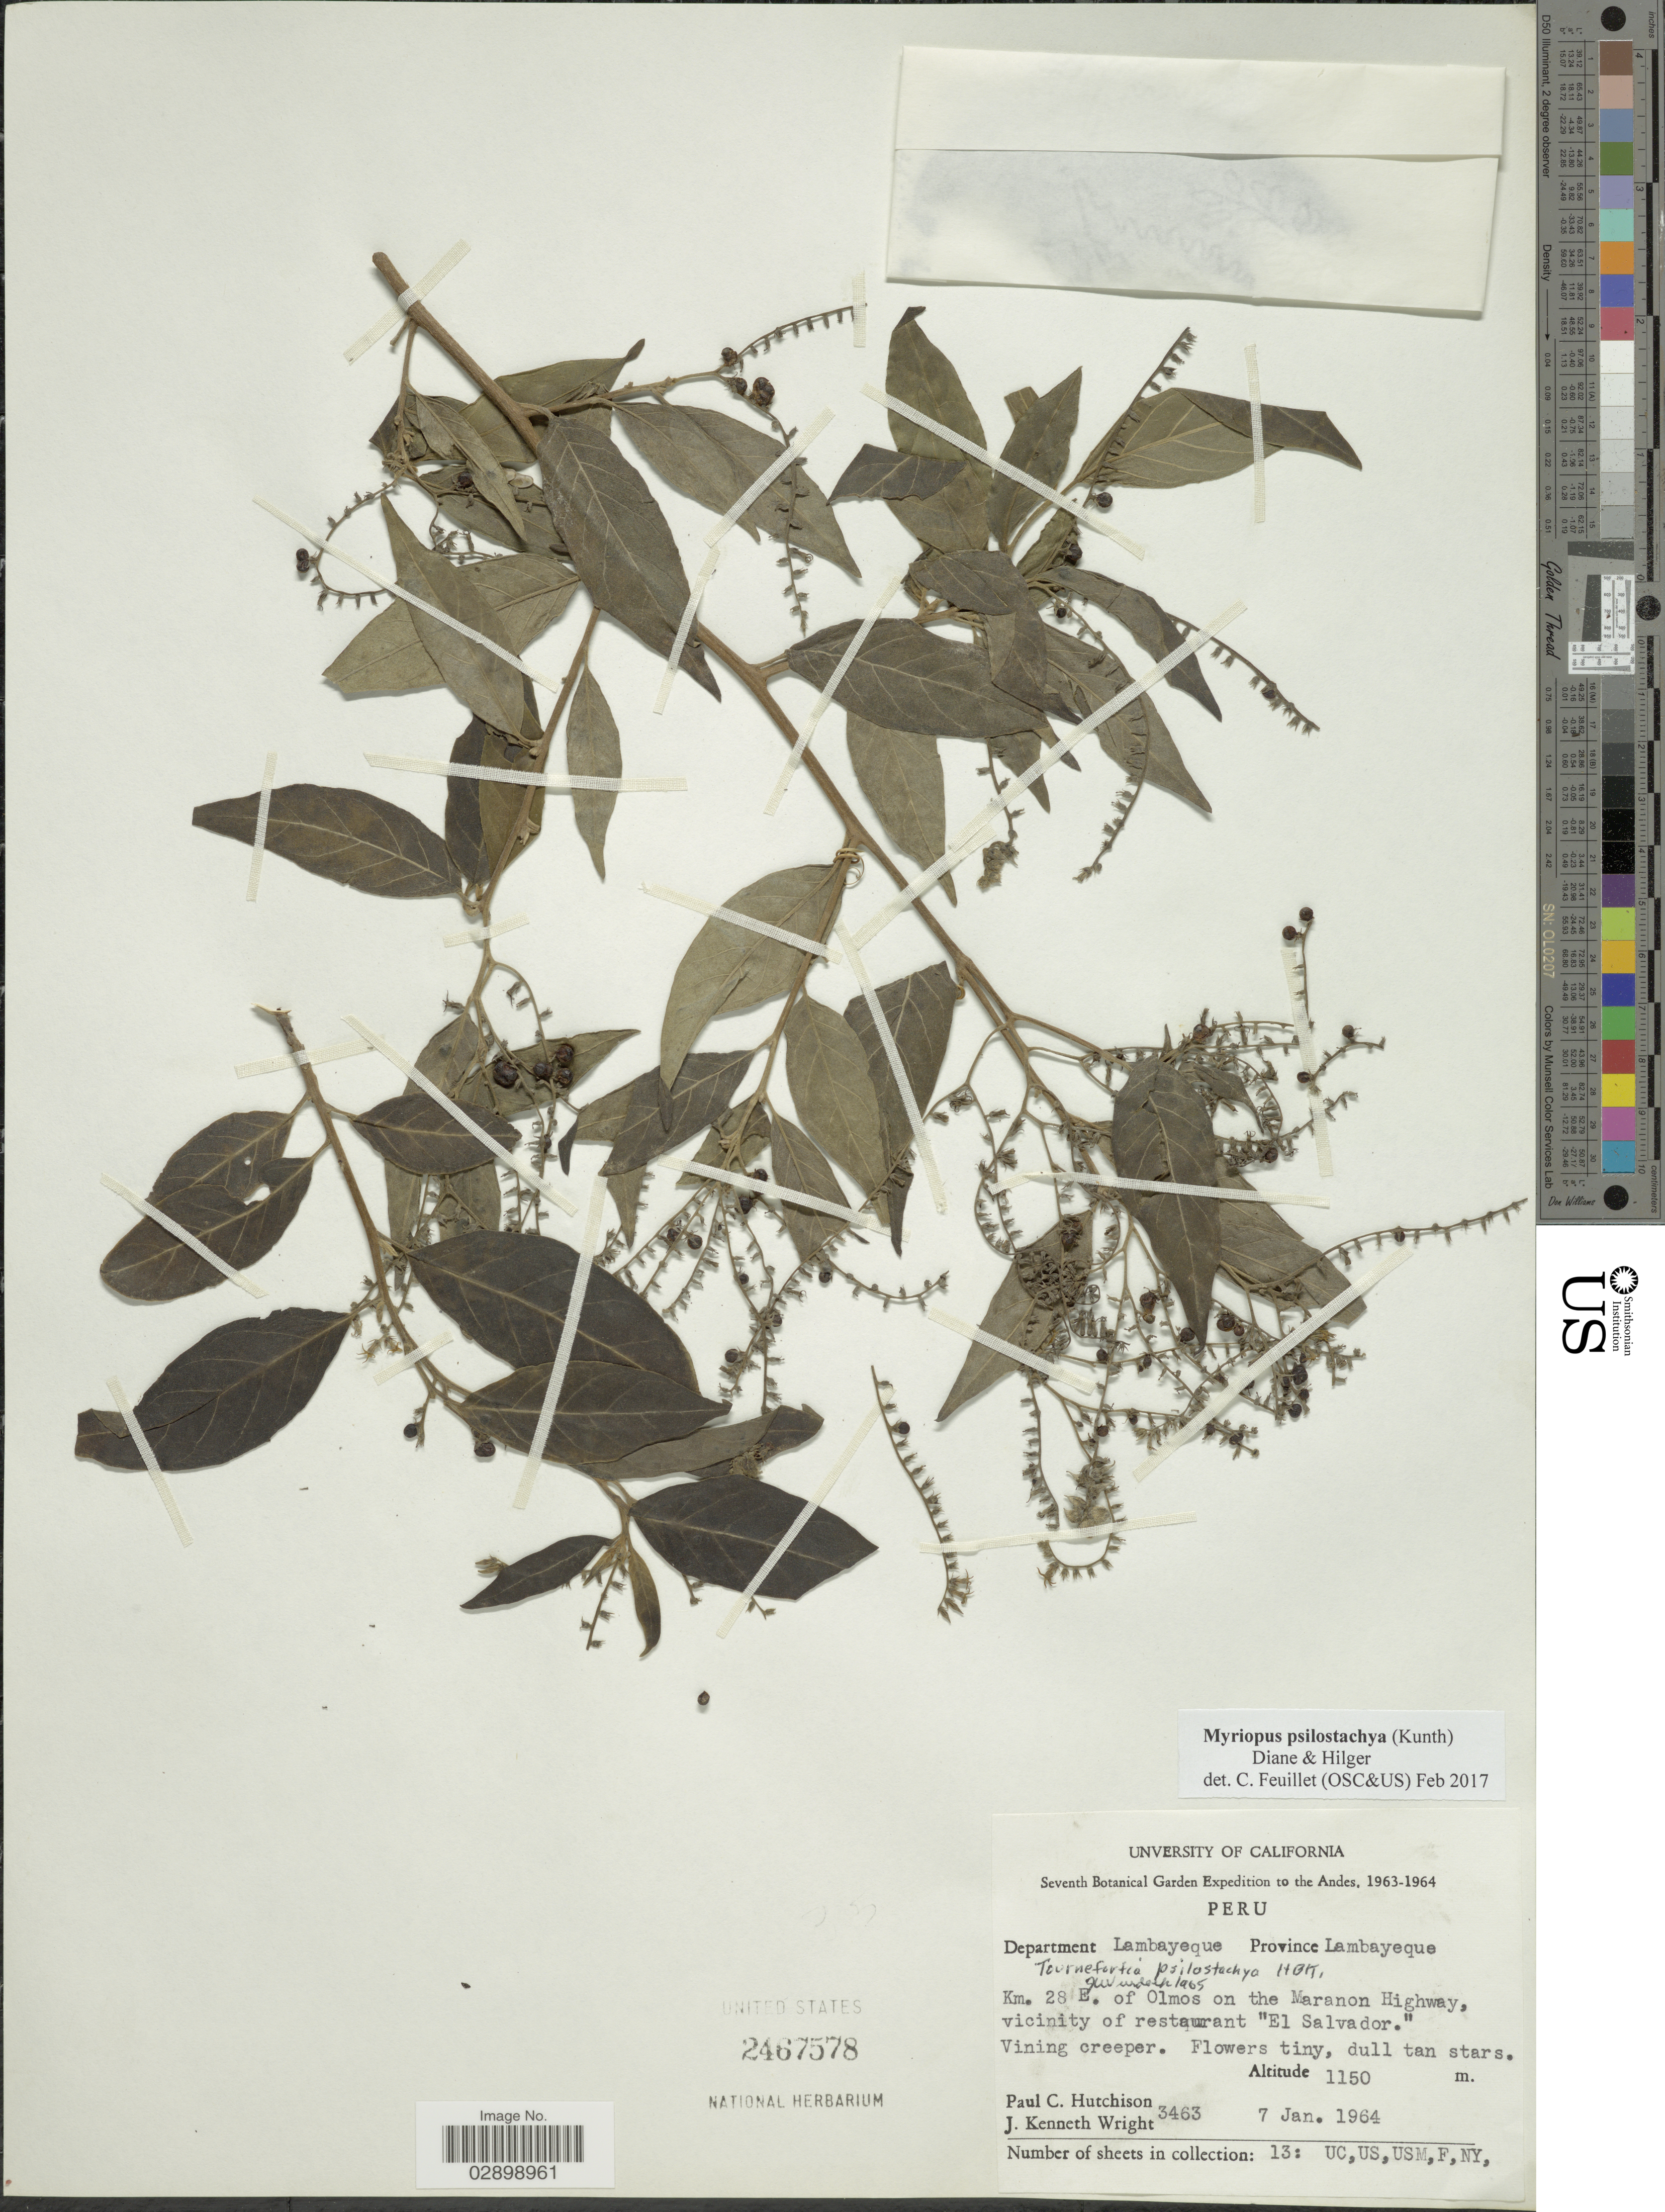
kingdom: Plantae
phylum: Tracheophyta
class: Magnoliopsida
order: Boraginales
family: Heliotropiaceae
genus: Myriopus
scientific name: Myriopus psilostachya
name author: (Kunth) Diane & Hilger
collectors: P. C. Hutchison & J. K. Wright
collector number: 3463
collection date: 1964-01-07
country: Peru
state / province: Lambayeque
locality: Andes. Department Lambayeque. Km. 28 E. of Olmos on the Maranon Highway, vicinity of restaurant "El Salvador.".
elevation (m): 1150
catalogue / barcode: US 2467578